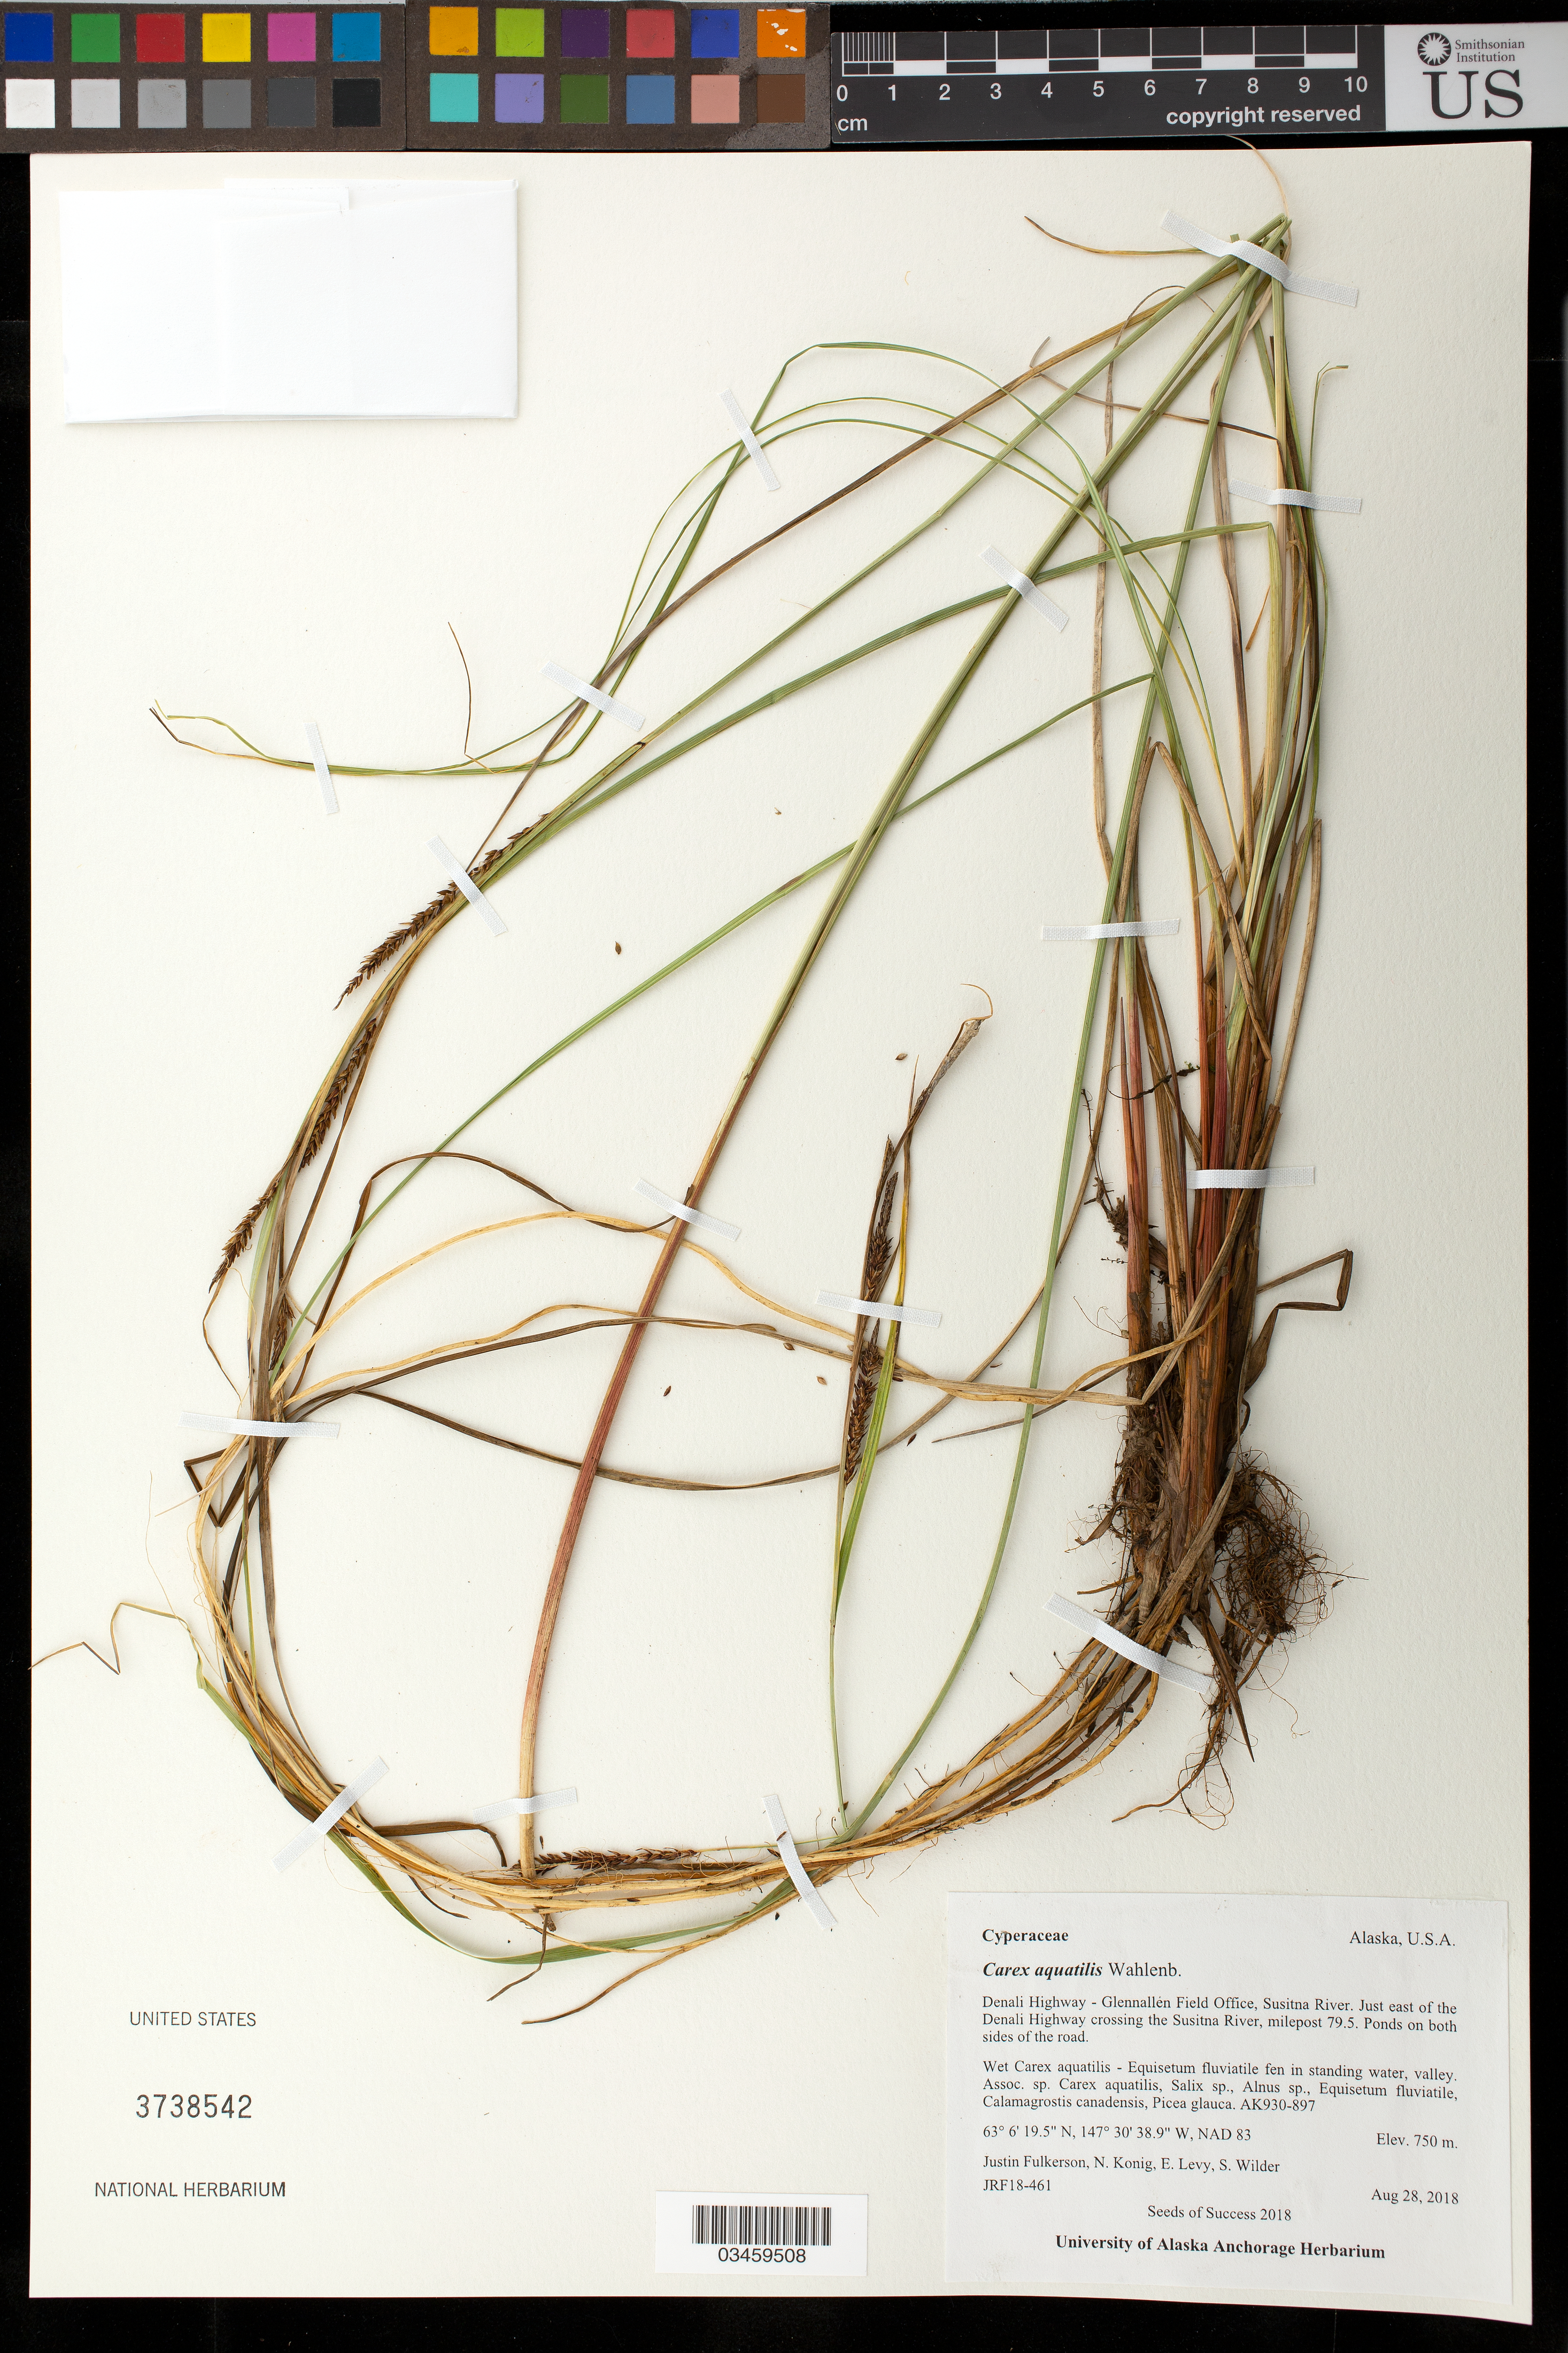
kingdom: Plantae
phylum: Tracheophyta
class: Liliopsida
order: Poales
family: Cyperaceae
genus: Carex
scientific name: Carex aquatilis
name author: Wahlenb.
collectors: J. Fulkerson, N. Konig, E. Levy & S. Wilder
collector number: JRF18-461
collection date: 2018-08-28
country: United States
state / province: Alaska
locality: Denali Hwy- Glennallen Field Office, Susitna River, E of the Denali Hwy crossing the Susitna River, milepost 79.5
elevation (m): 750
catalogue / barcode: US 3738542